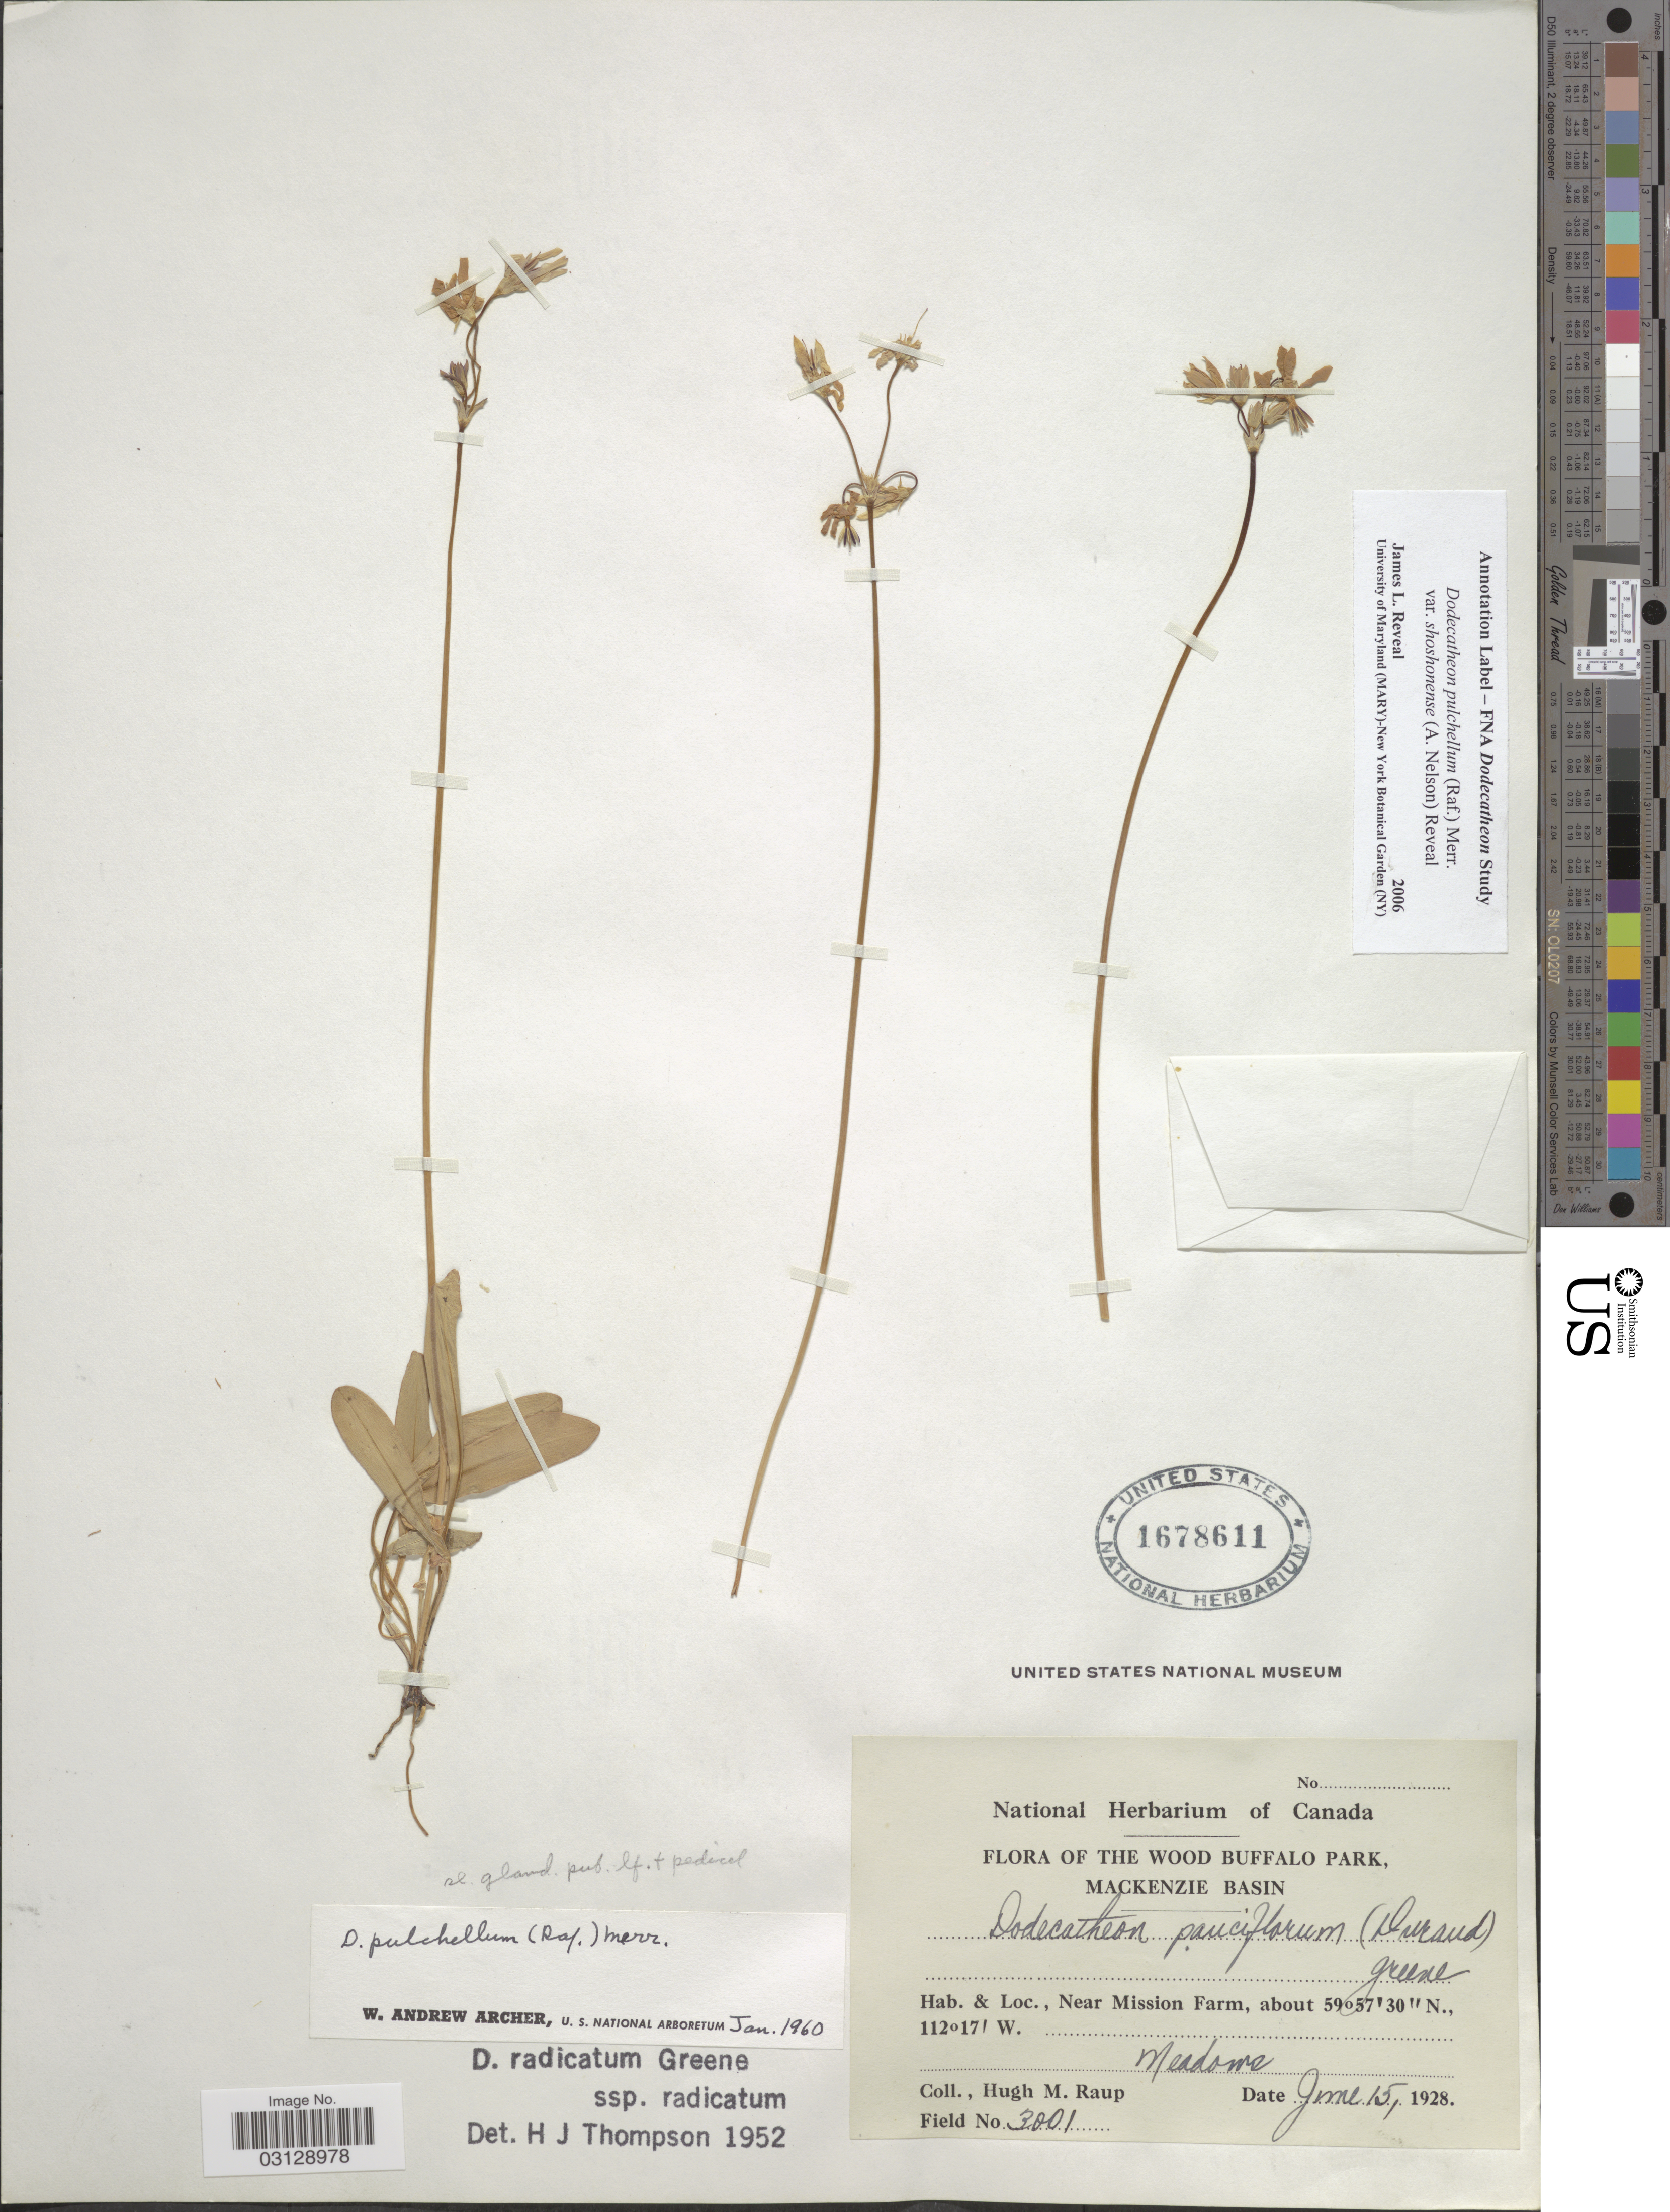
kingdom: Plantae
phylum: Tracheophyta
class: Magnoliopsida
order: Ericales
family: Primulaceae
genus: Dodecatheon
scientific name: Dodecatheon pulchellum var. shoshonense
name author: (A. Nelson) Reveal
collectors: H. Raup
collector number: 3001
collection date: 1928-06-15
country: Canada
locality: The Wood Buffalo Park, Mackenzie Basin. Near Mission Farm.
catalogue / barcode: US 1678611